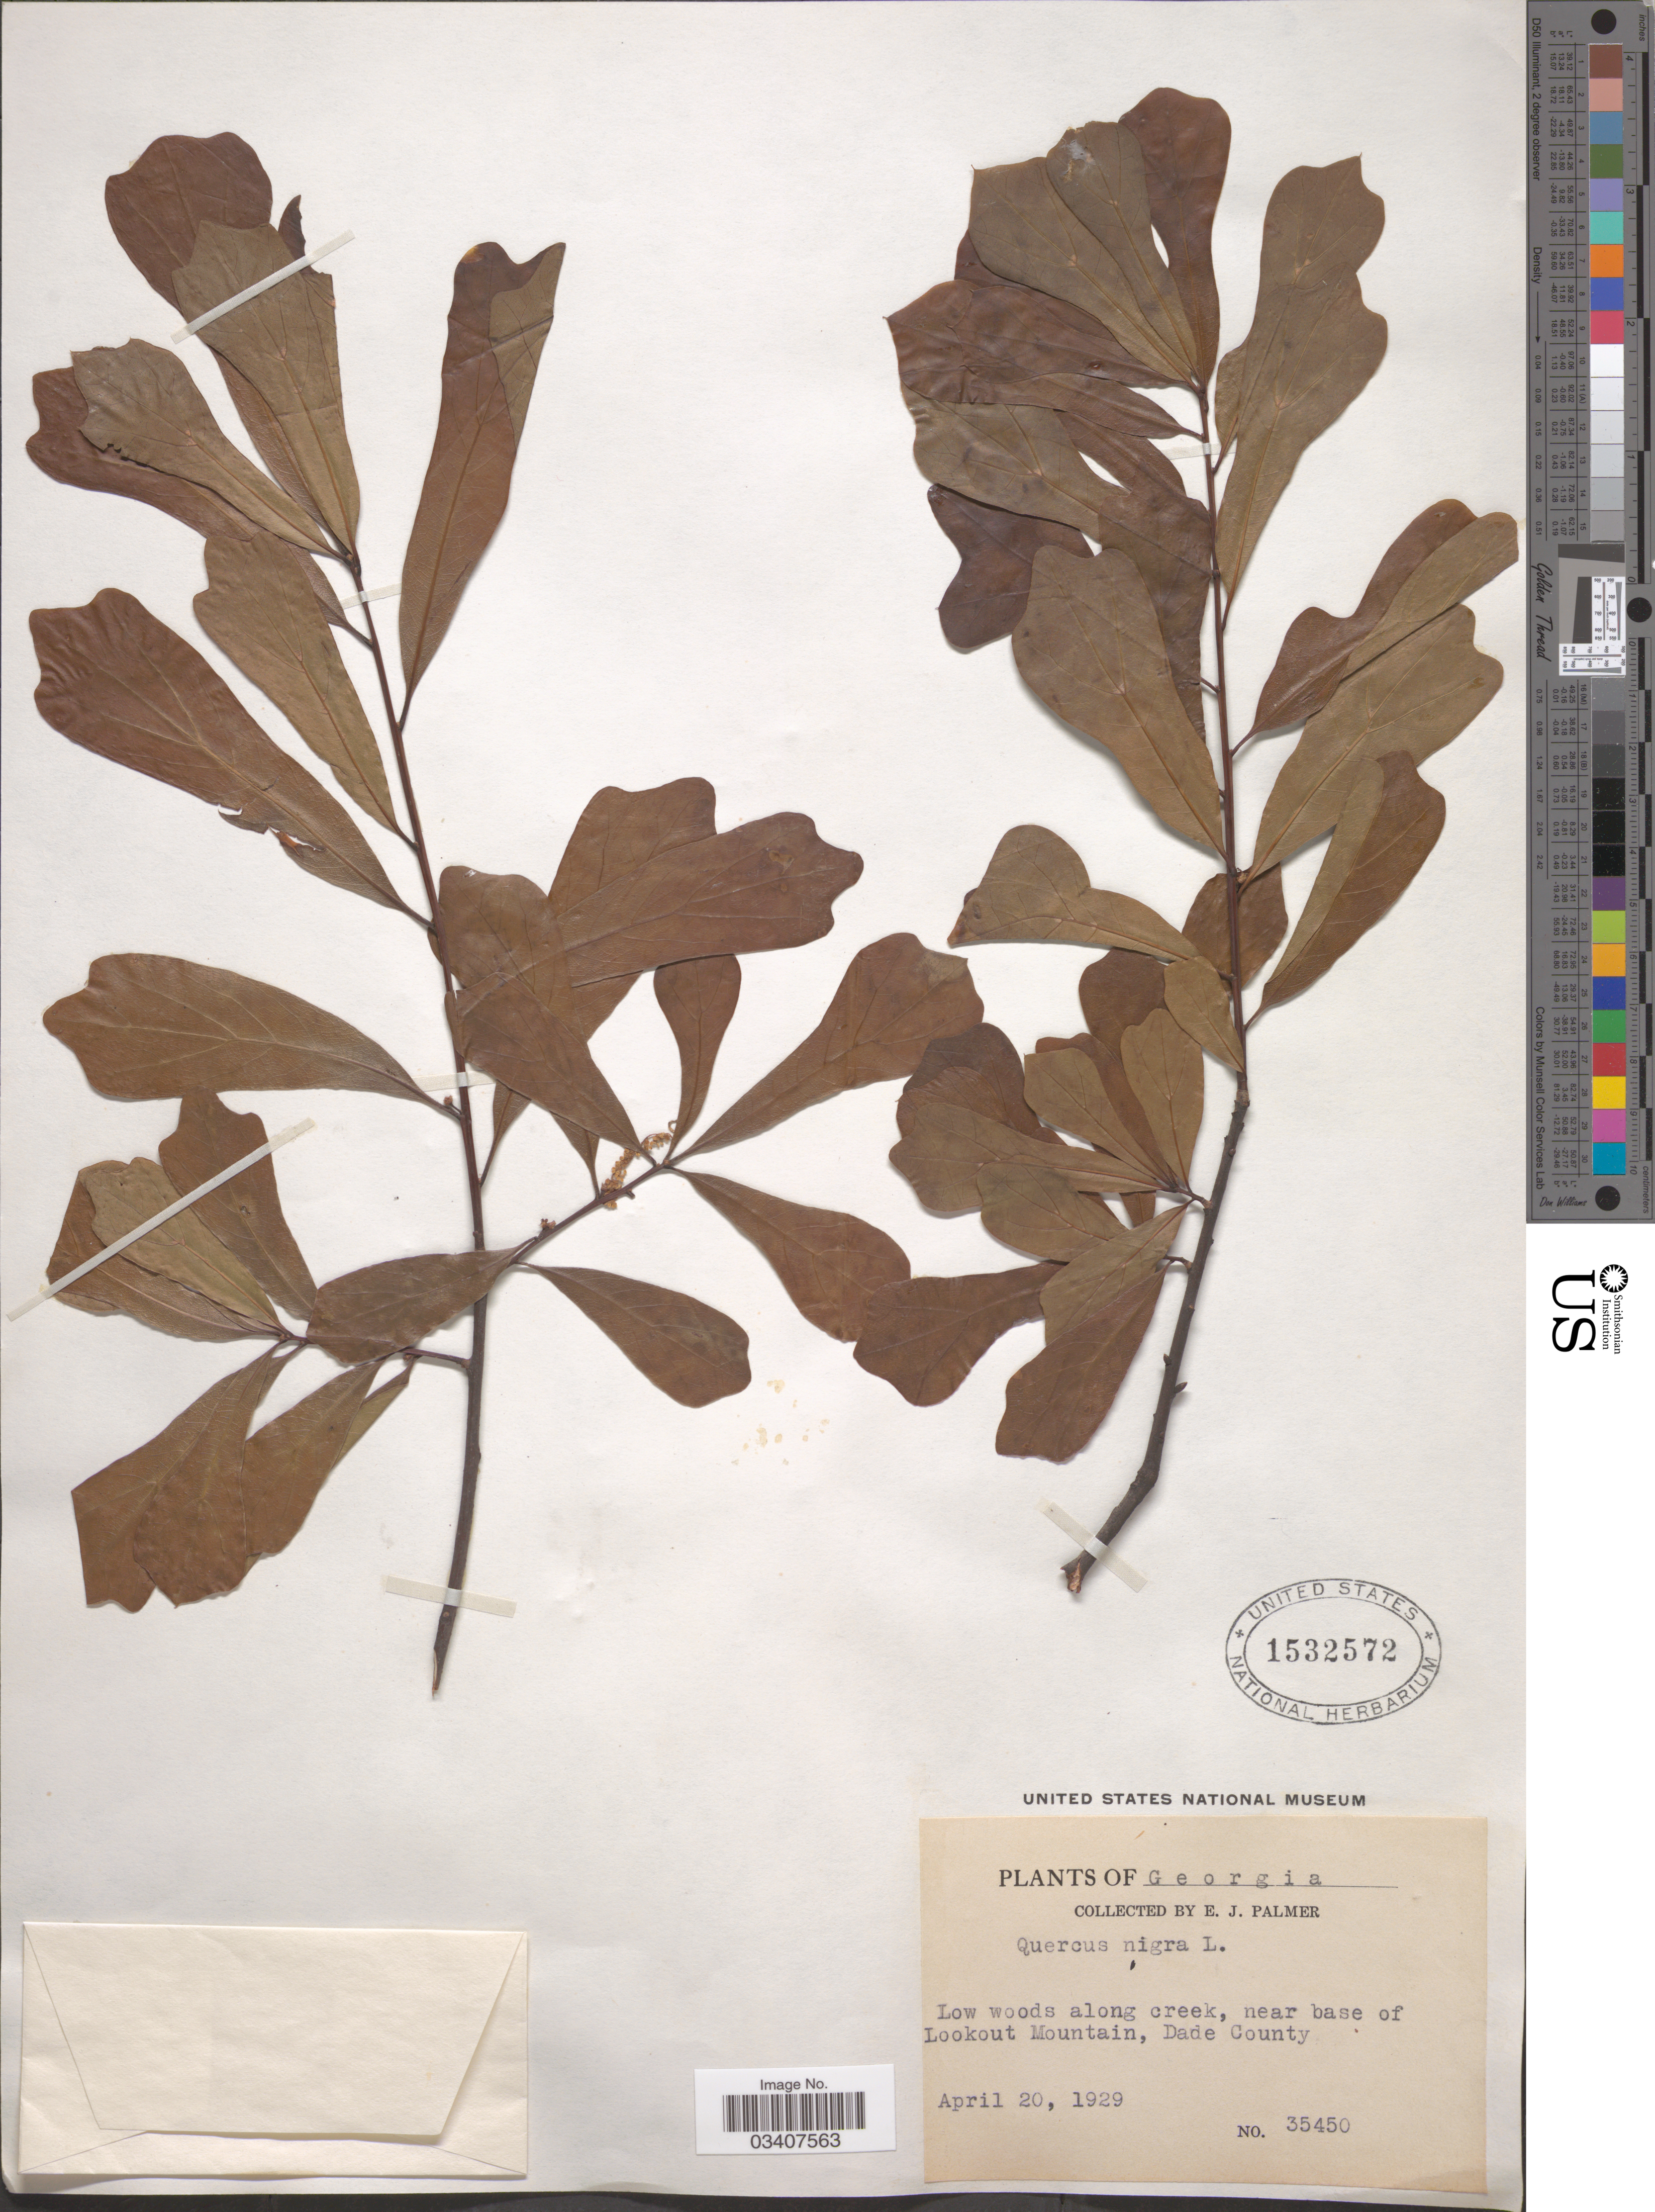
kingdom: Plantae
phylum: Tracheophyta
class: Magnoliopsida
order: Fagales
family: Fagaceae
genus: Quercus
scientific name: Quercus nigra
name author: L.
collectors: E. J. Palmer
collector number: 35450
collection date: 1929-04-20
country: United States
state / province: Georgia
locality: Low woods along creek, near base of Lookout Mountain, Dade County.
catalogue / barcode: US 1532572